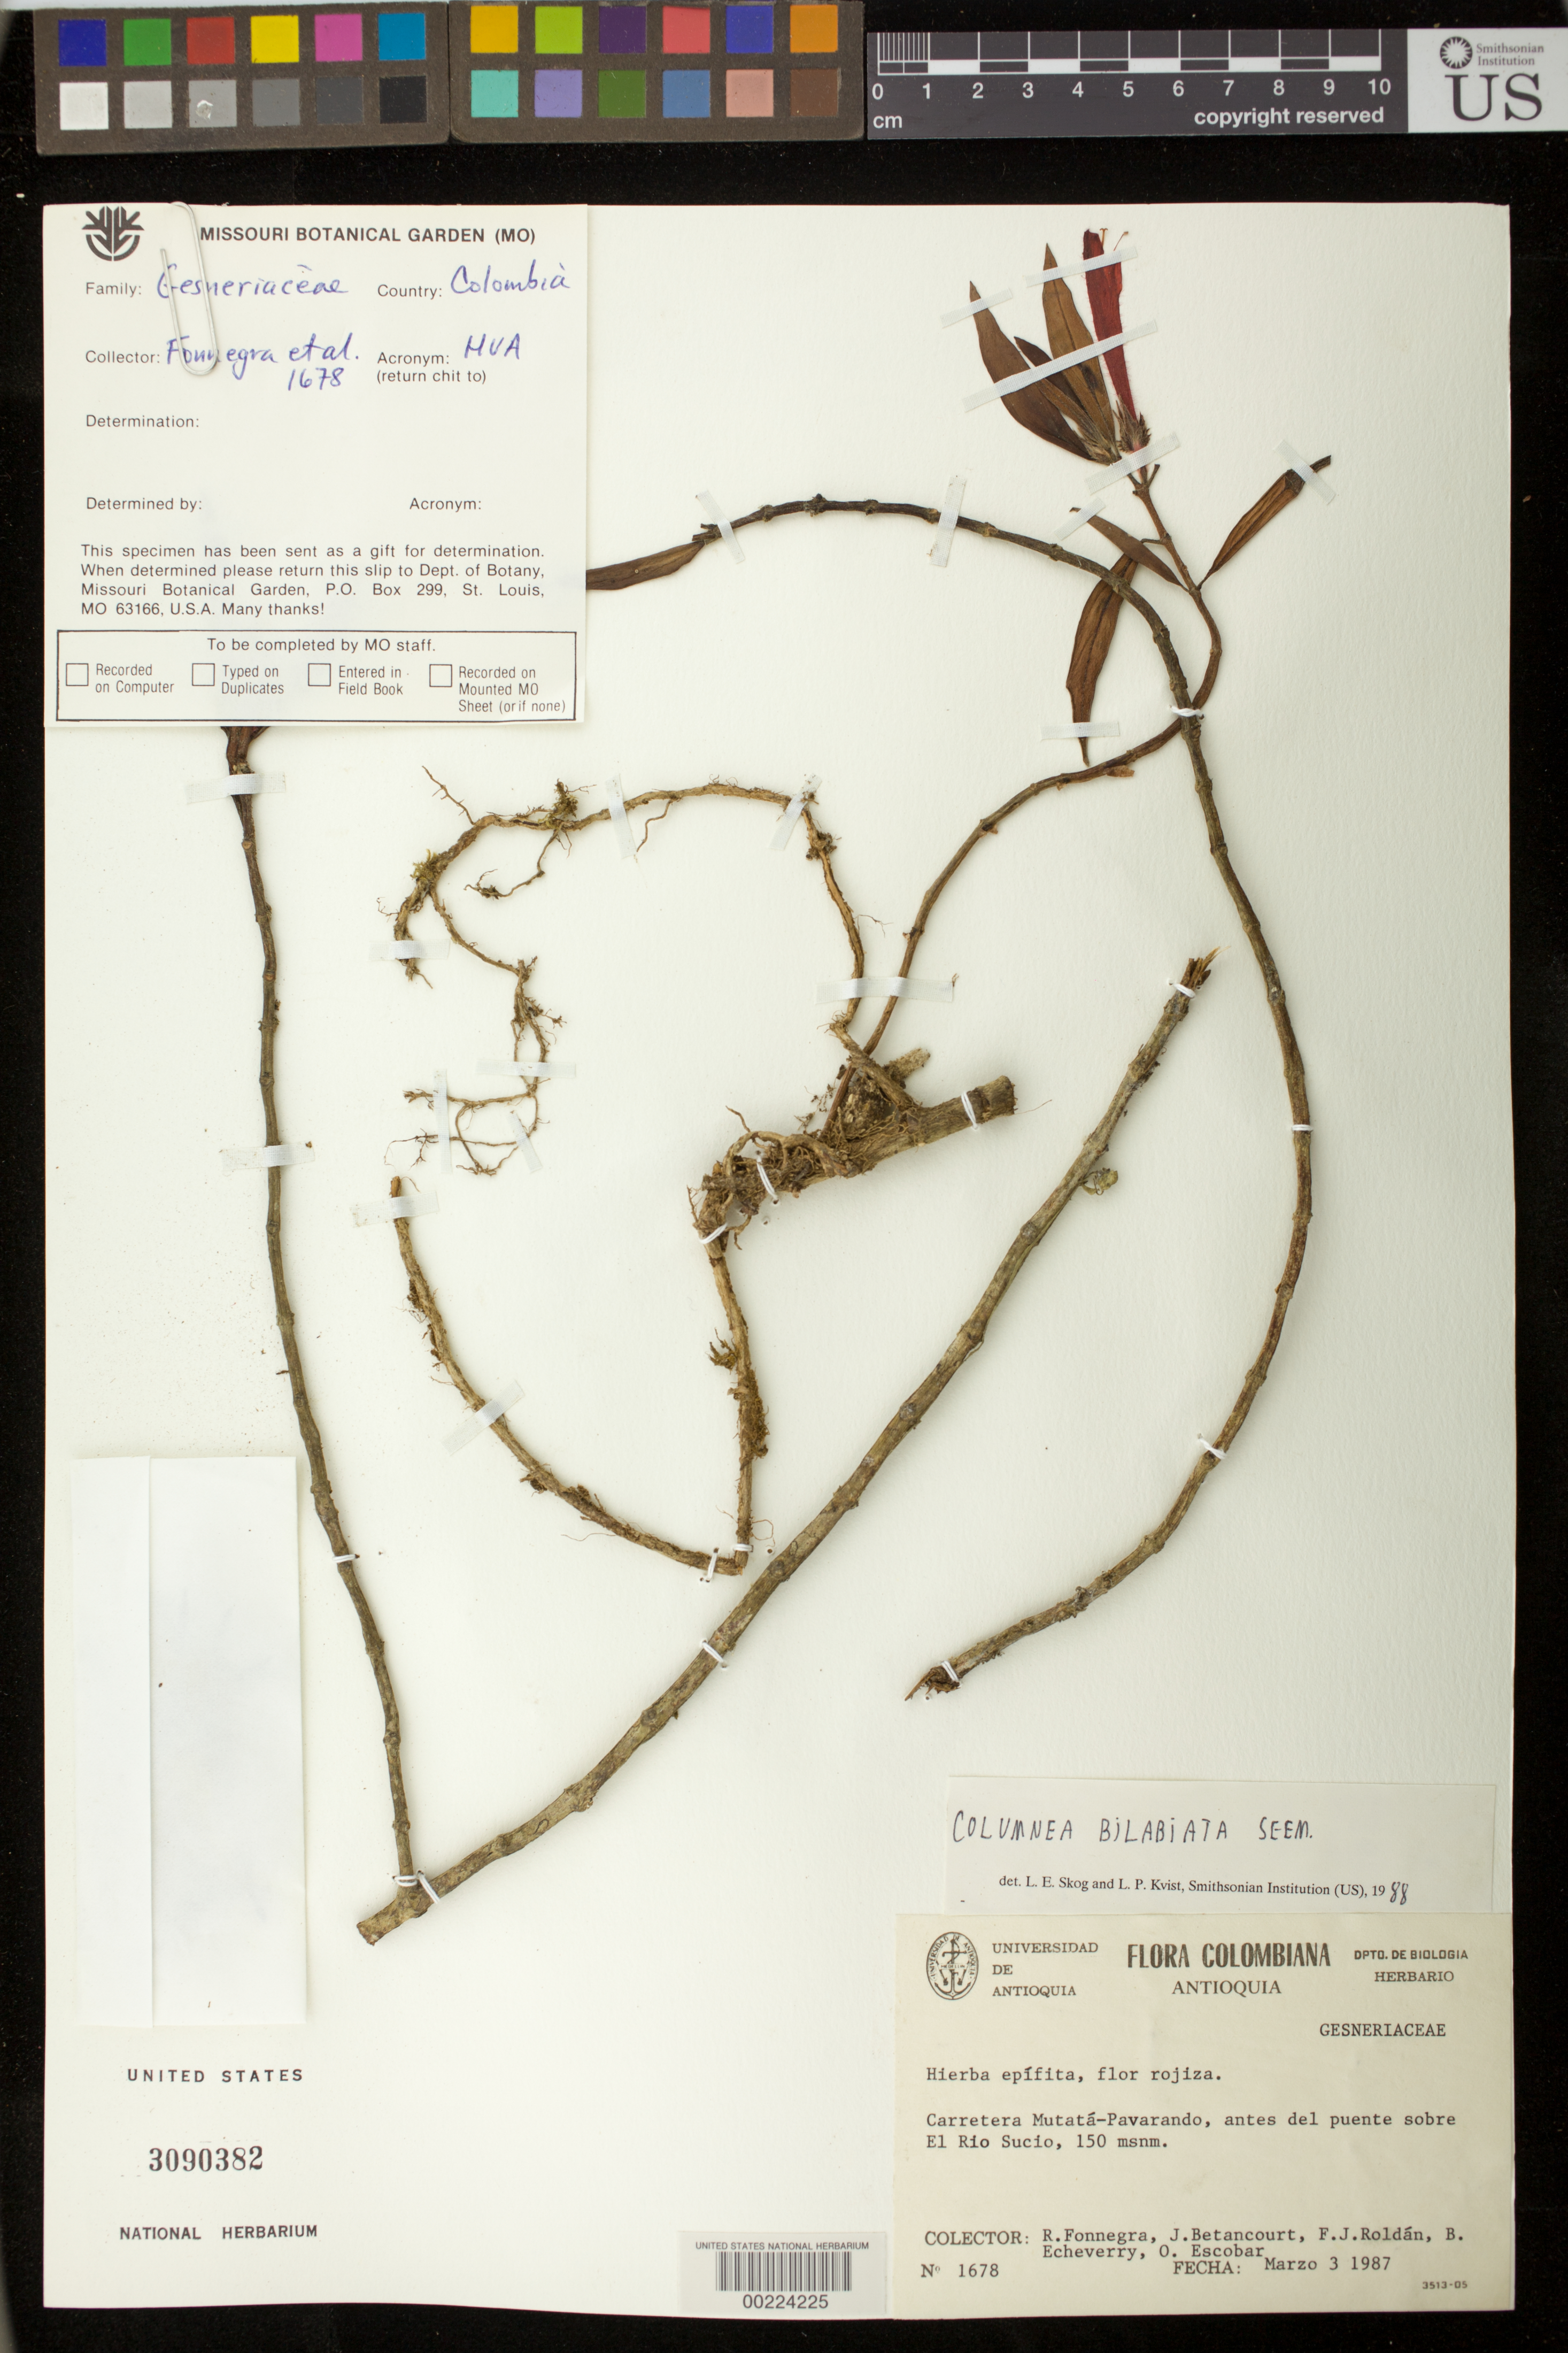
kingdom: Plantae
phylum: Tracheophyta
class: Magnoliopsida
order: Lamiales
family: Gesneriaceae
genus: Columnea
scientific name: Columnea bilabiata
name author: Seem.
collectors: R. Fonnegra G., J. Betancourt, F. J. Roldán, B. Echeverry & O. D. Escobar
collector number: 1678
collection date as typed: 03 Mar 1987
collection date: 1987-03-03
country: Colombia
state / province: Antioquia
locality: Carretera Mutatá - Pavarando, antes del puente sobre El Río Sucio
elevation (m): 150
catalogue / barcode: US 3090382